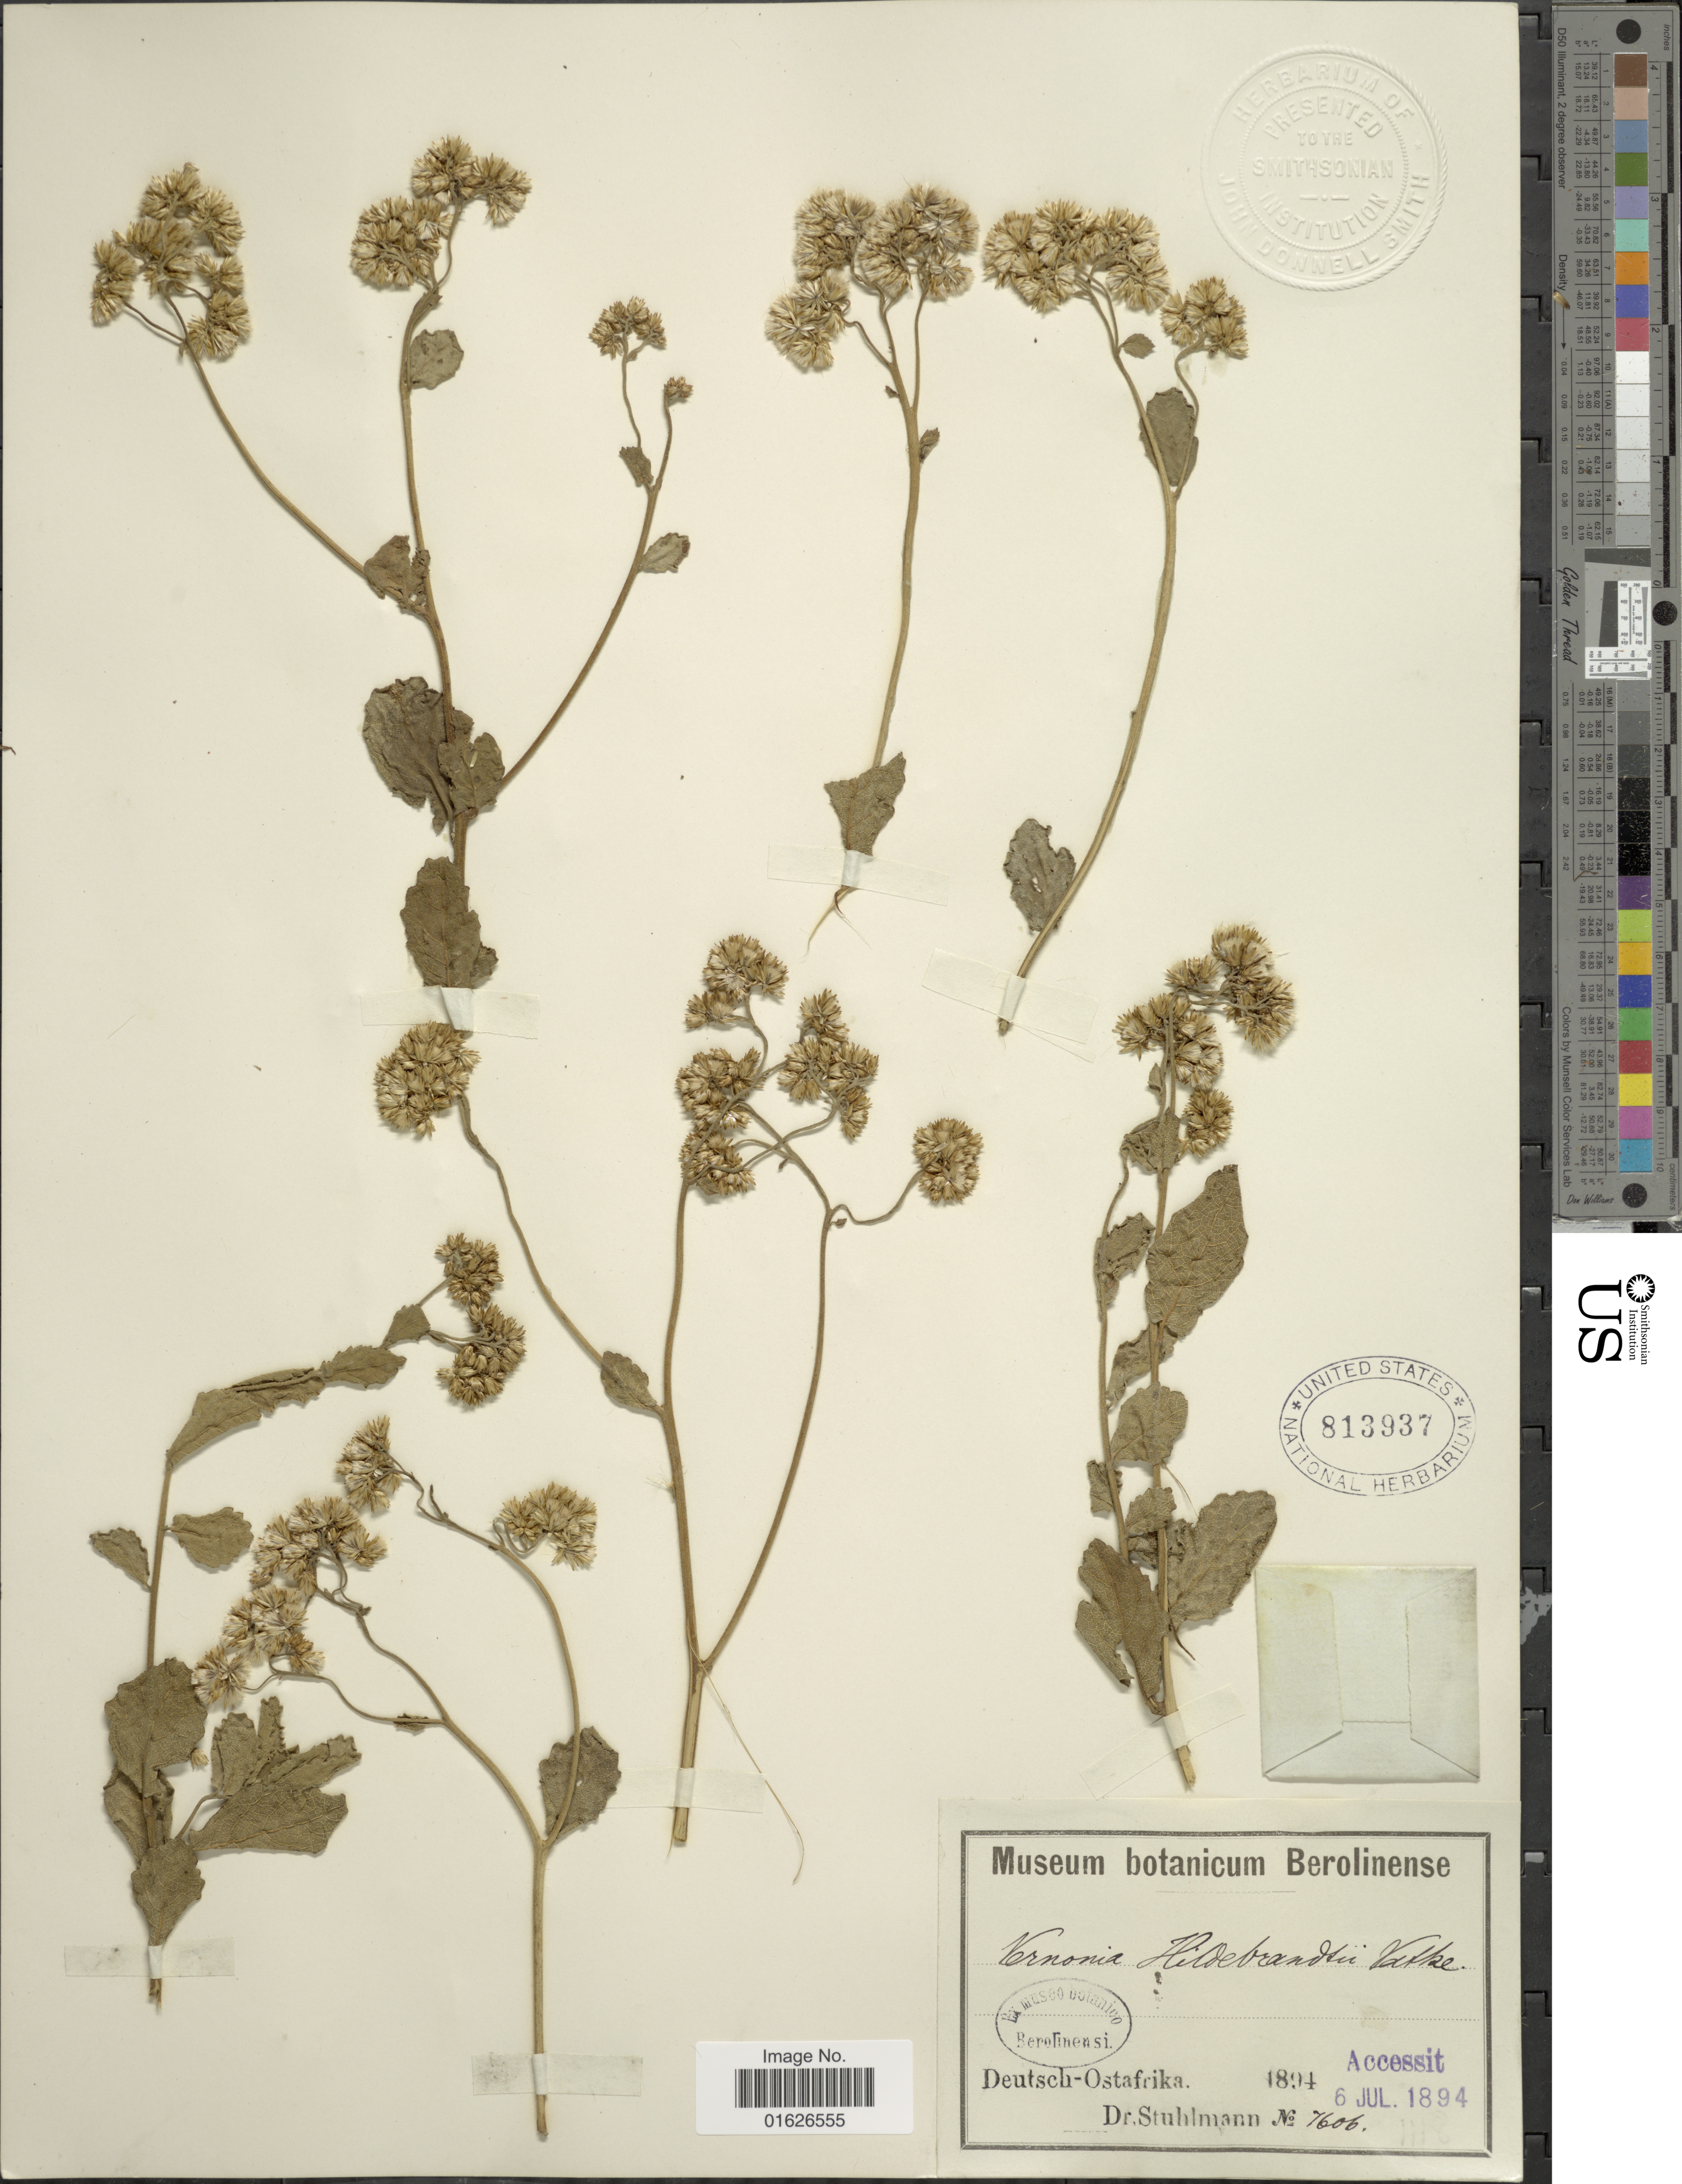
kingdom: Plantae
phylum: Tracheophyta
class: Magnoliopsida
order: Asterales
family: Asteraceae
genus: Jeffreycia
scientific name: Jeffreycia hildebrandtii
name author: (Vatke) H. Rob.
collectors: -. Stuhlmann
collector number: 7606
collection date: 1894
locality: Deutsch - Ostafrika.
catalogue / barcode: US 813937